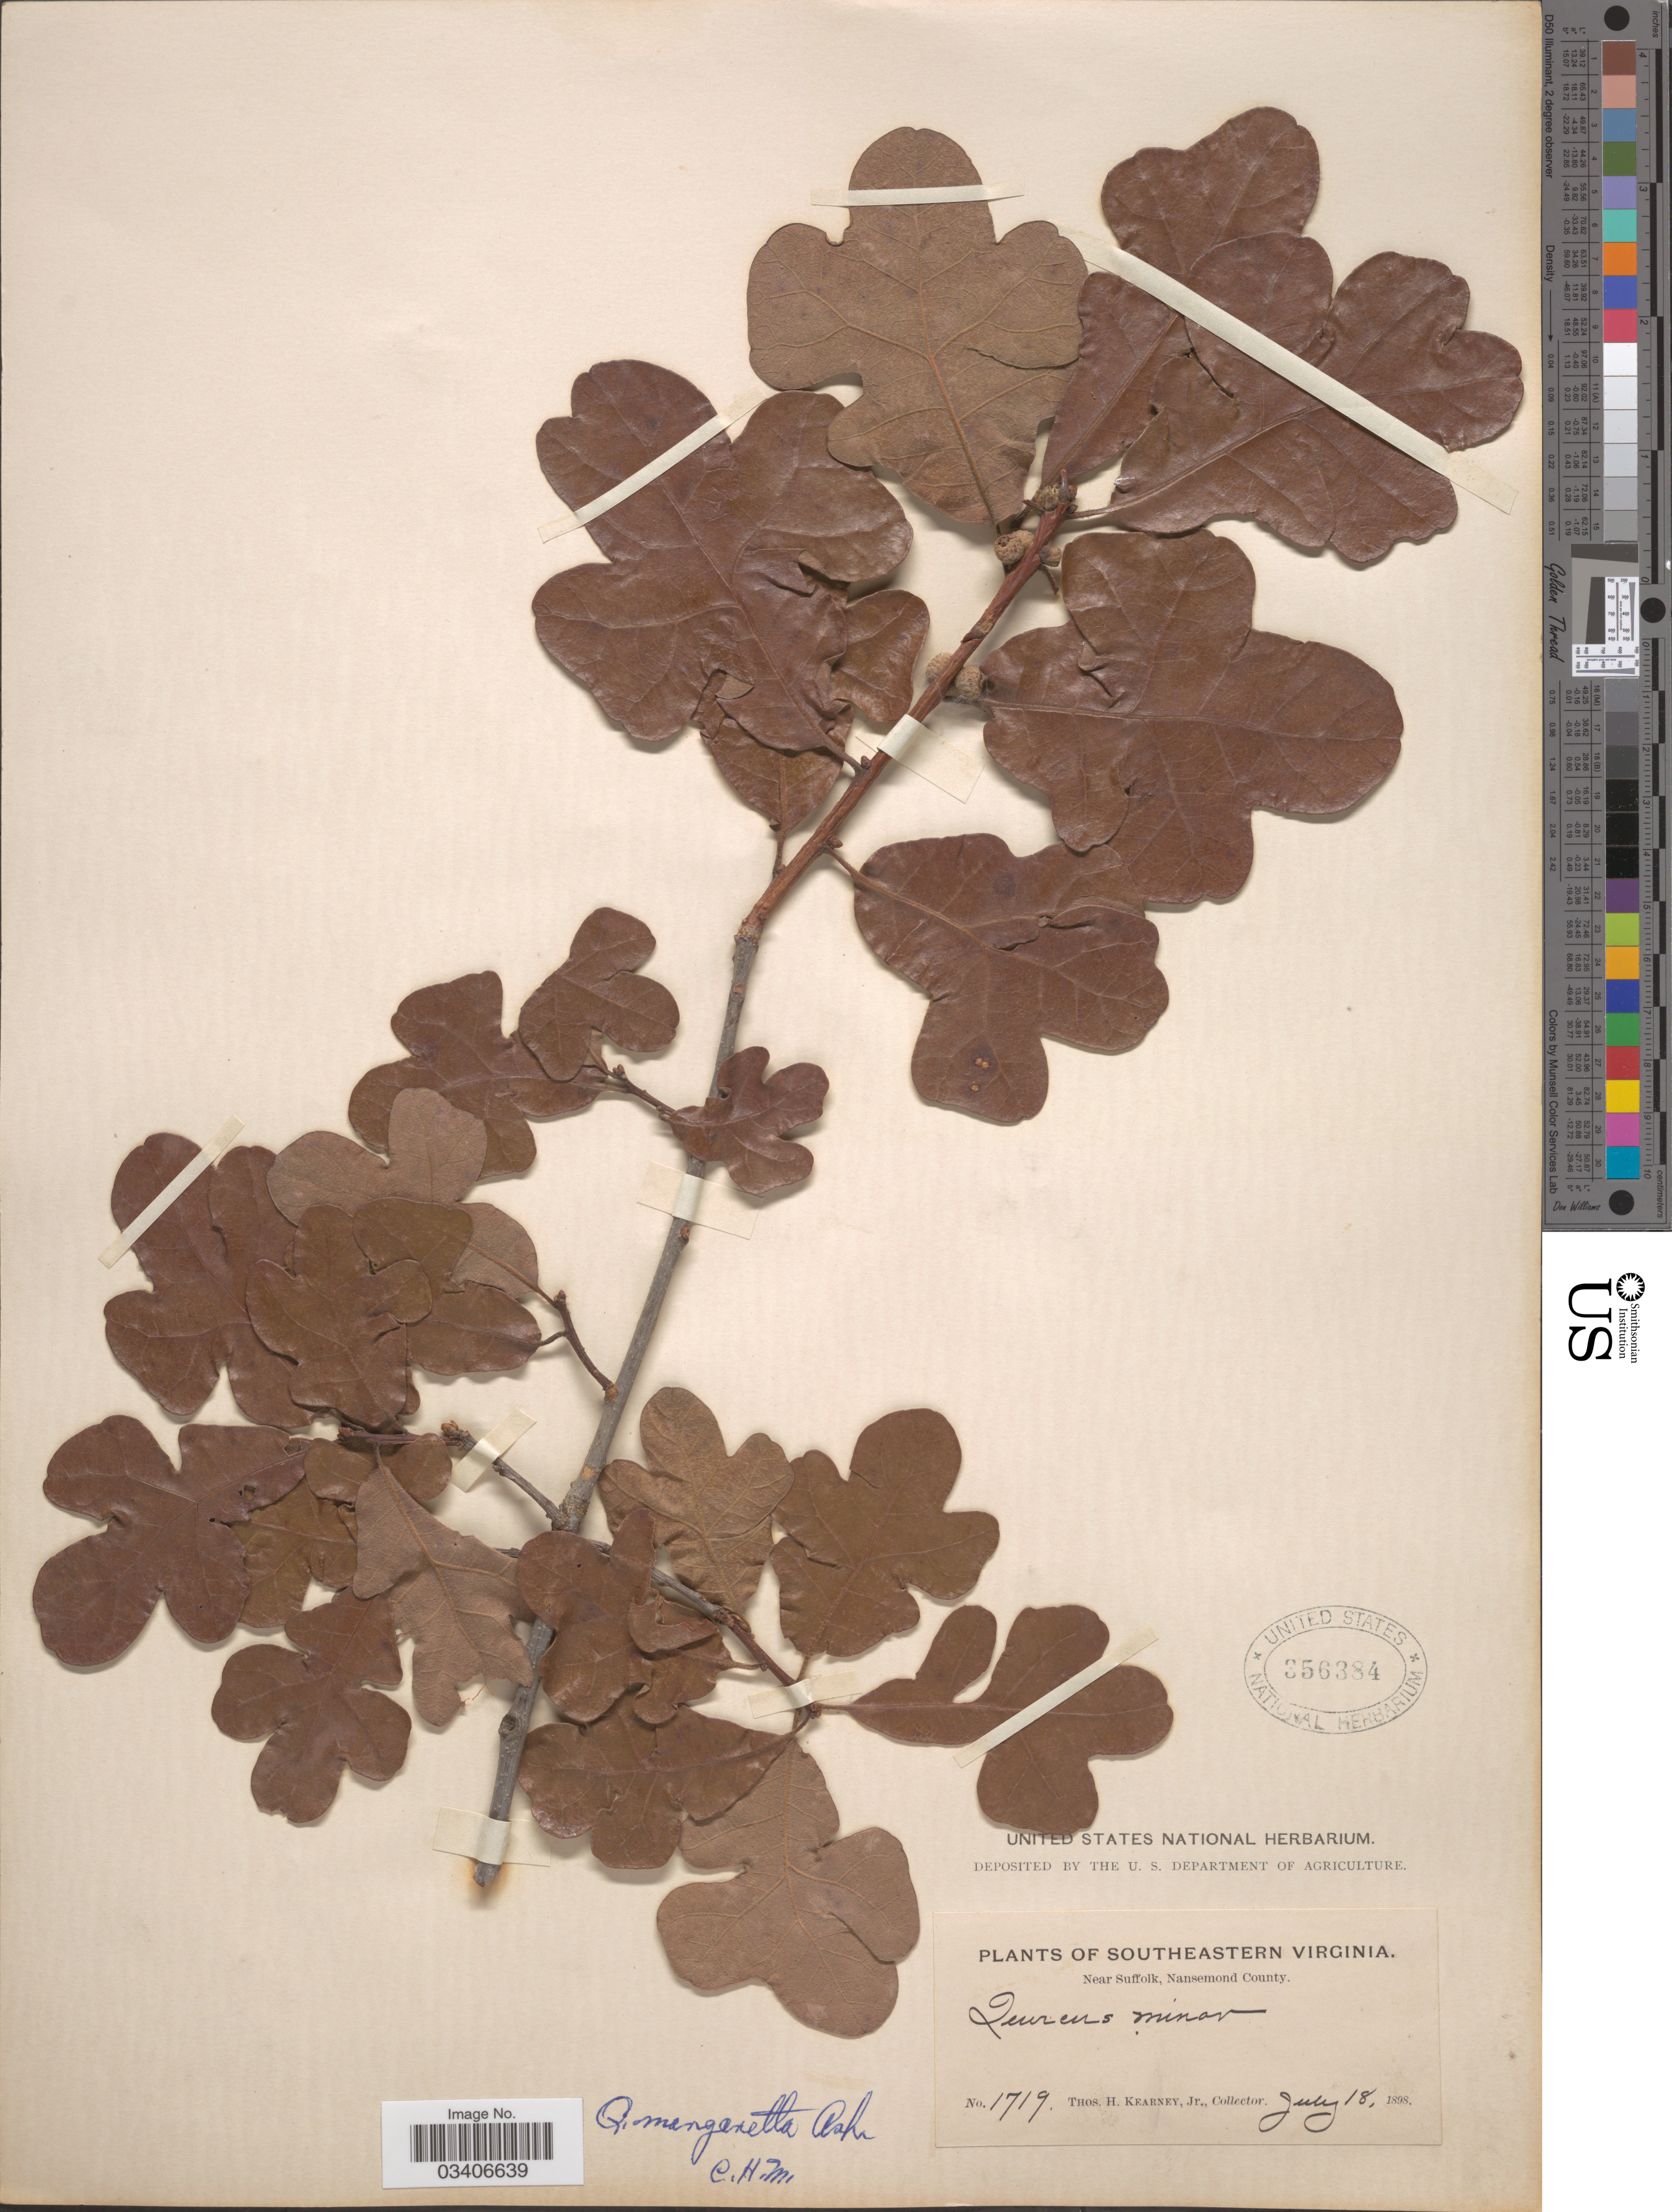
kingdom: Plantae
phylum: Tracheophyta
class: Magnoliopsida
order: Fagales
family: Fagaceae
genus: Quercus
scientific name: Quercus margarettae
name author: Ashe ex Small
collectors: T. H. Kearney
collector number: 1719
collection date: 1898-07-18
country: United States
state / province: Virginia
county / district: City of Suffolk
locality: Southeastern Virginia. Near Suffolk, Nansemond County.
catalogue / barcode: US 356384